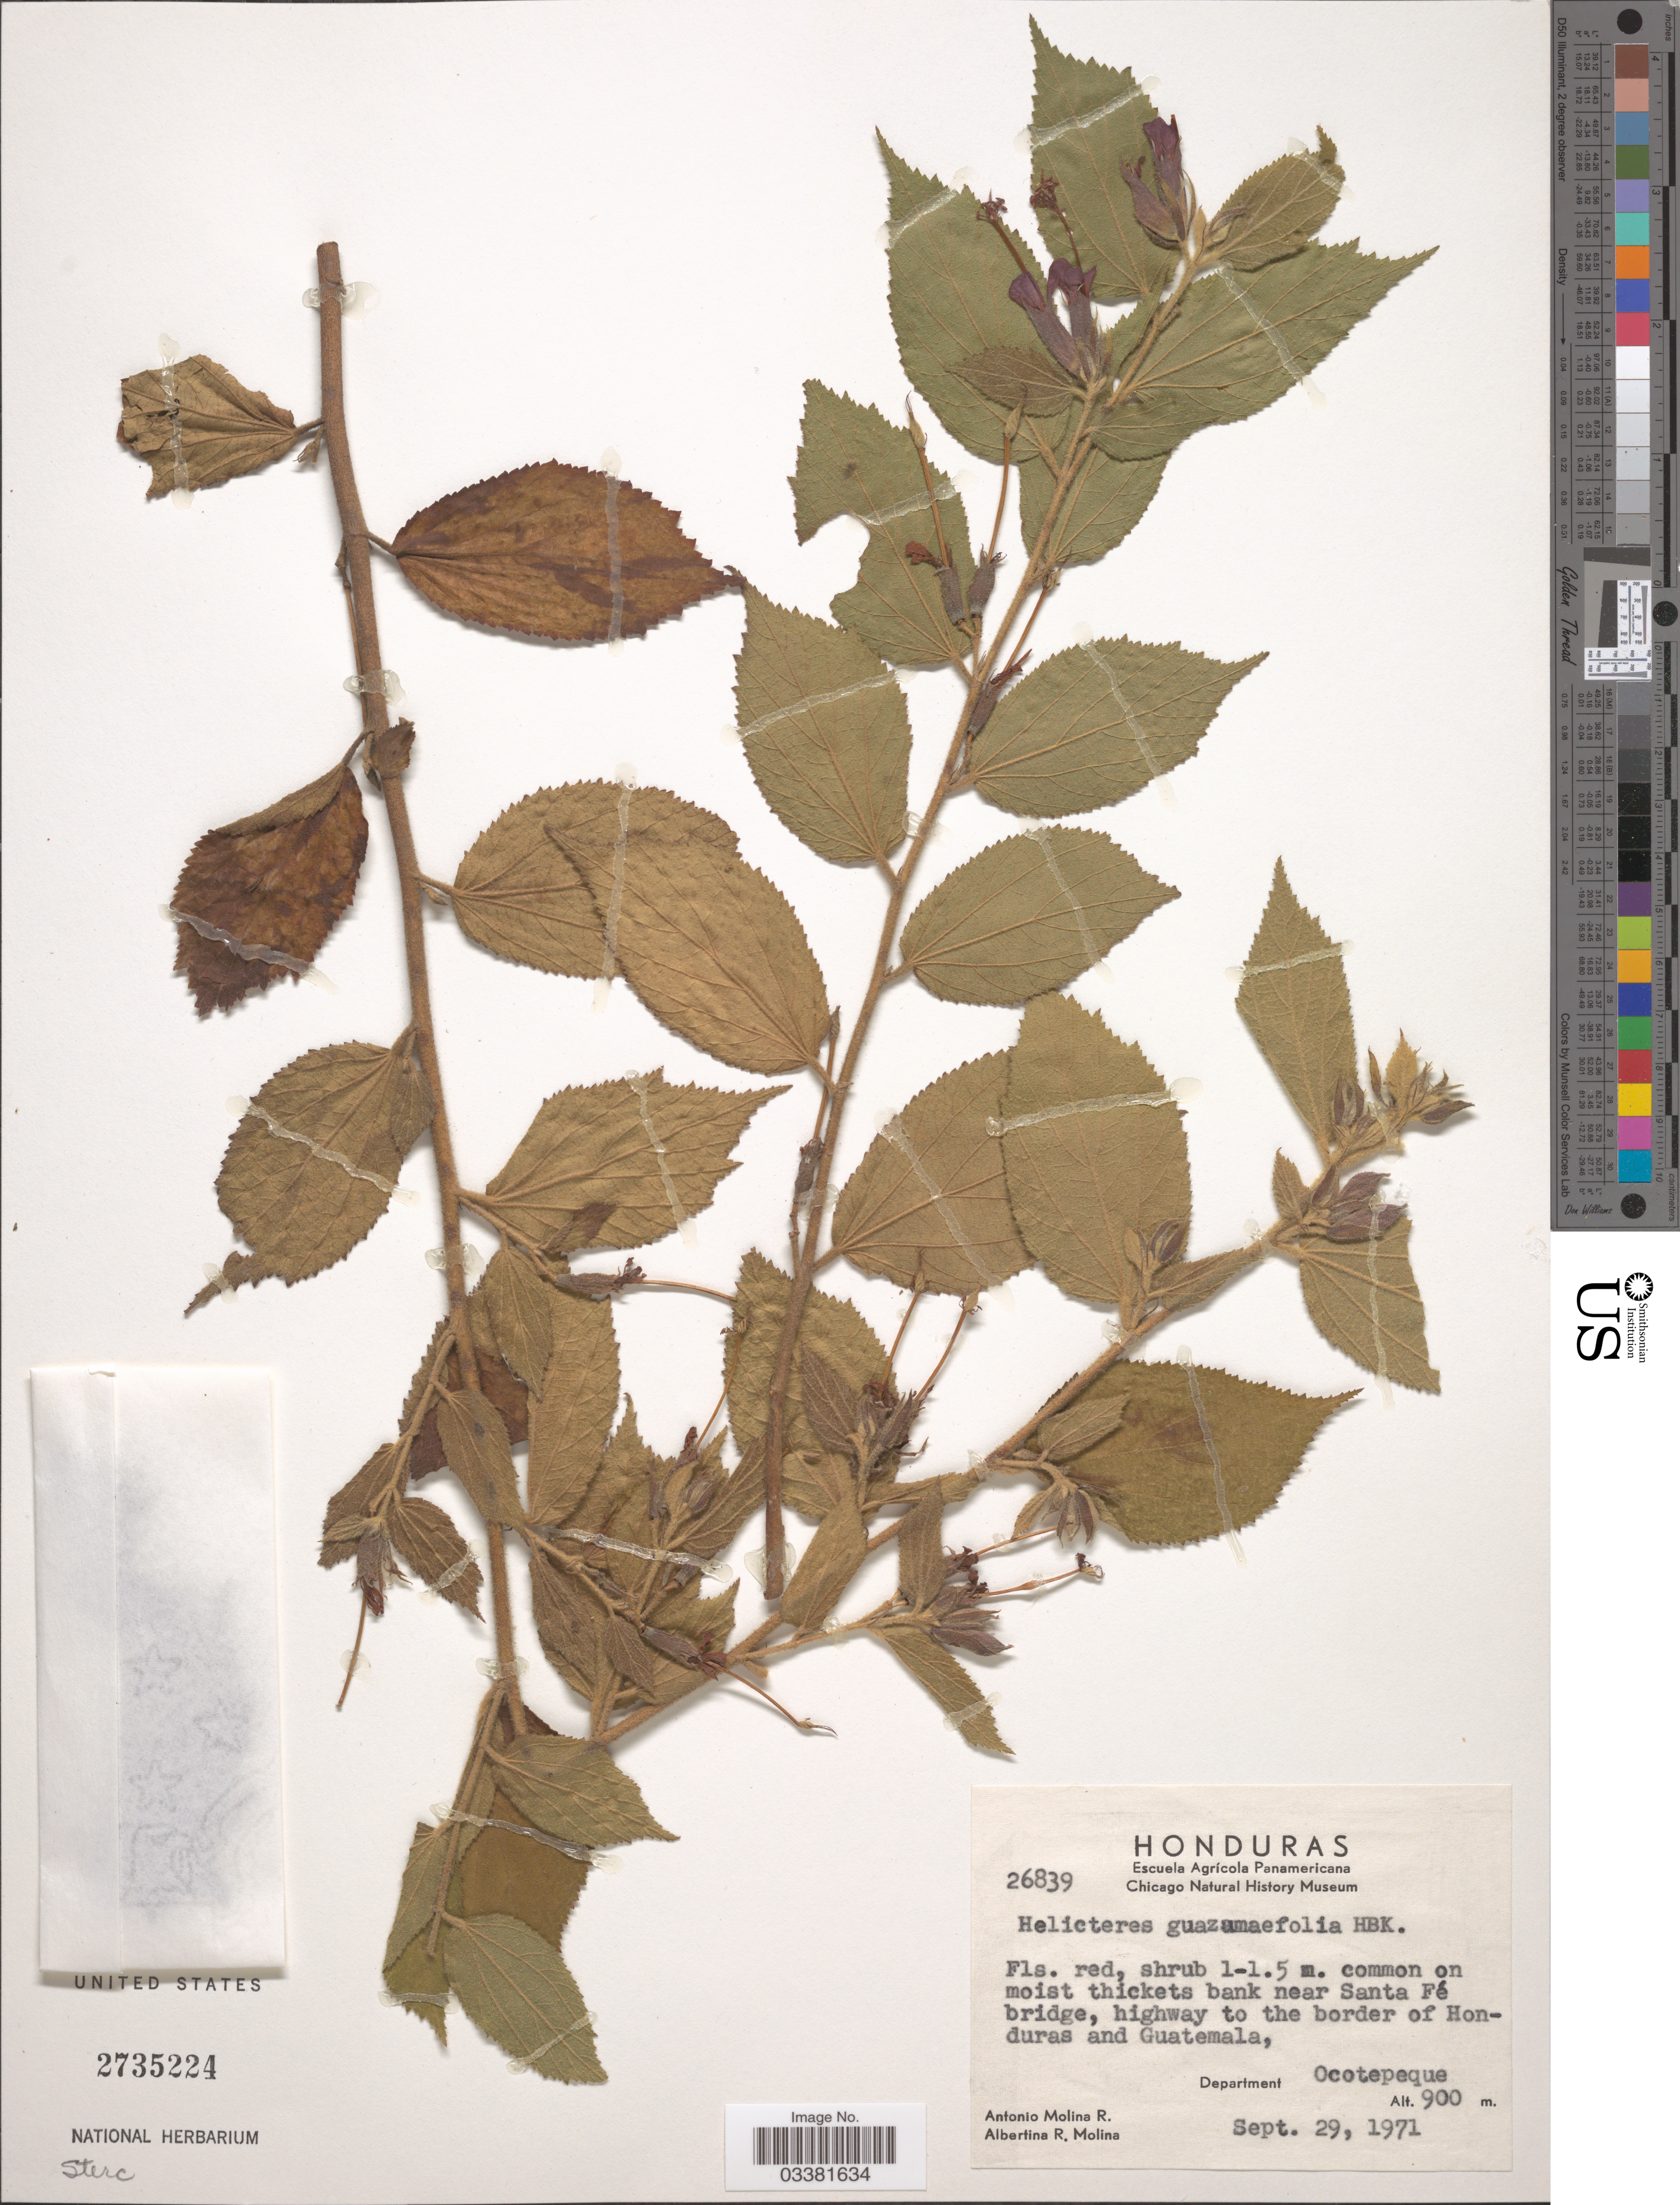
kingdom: Plantae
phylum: Tracheophyta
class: Magnoliopsida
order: Malvales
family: Malvaceae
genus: Helicteres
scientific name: Helicteres guazumifolia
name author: Kunth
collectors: A. Molina R. & A. R. Molina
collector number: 26839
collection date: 1971-09-29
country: Honduras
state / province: Ocotepeque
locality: Common on moist thickets near Santa Fé bridge, highway to the border of Honduras and Guatemala, Department Ocotepeque.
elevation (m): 900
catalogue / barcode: US 2735224